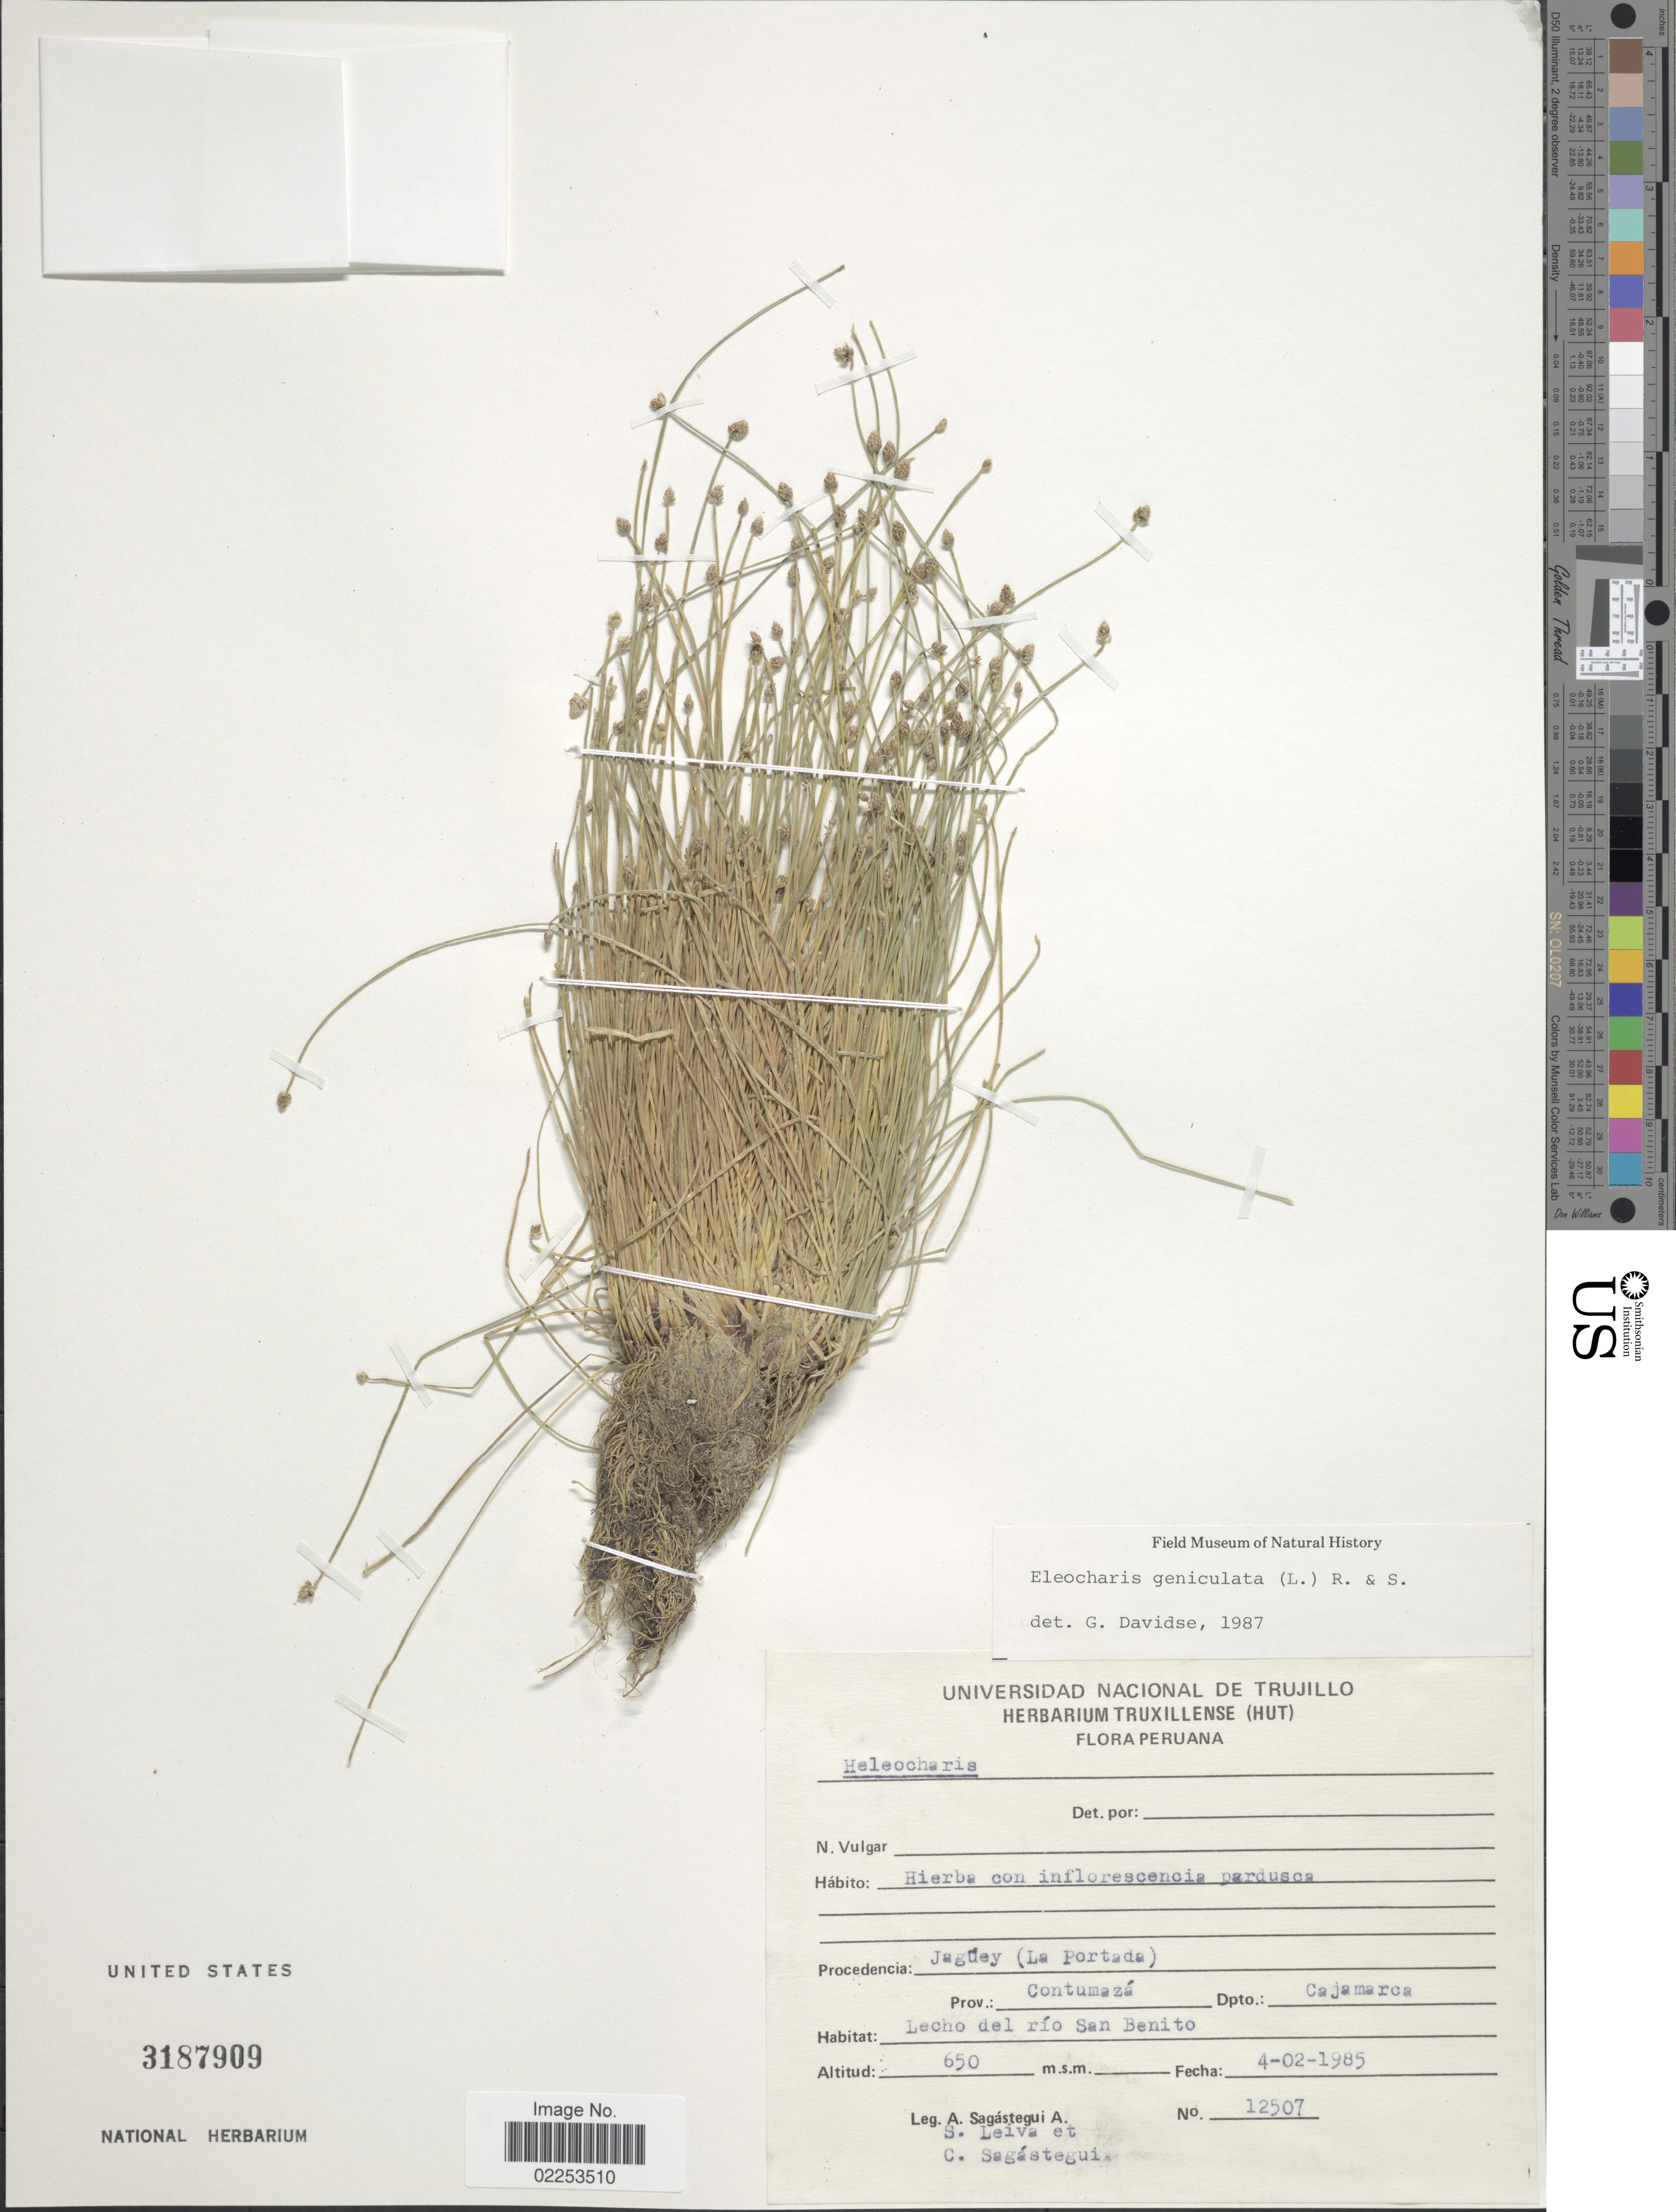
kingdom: Plantae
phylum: Tracheophyta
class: Liliopsida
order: Poales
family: Cyperaceae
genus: Eleocharis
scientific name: Eleocharis geniculata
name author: (L.) Roem. & Schult.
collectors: A. Sagástegui A., S. Leiva & C. Sagástegui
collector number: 12507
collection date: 1985-02-04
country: Peru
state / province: Cajamarca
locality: Procedencia Jagdey (la Portada) prov. Contumaza, Dept. Cajamarca. Lecho del rio San Benito.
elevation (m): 650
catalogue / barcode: US 3187909